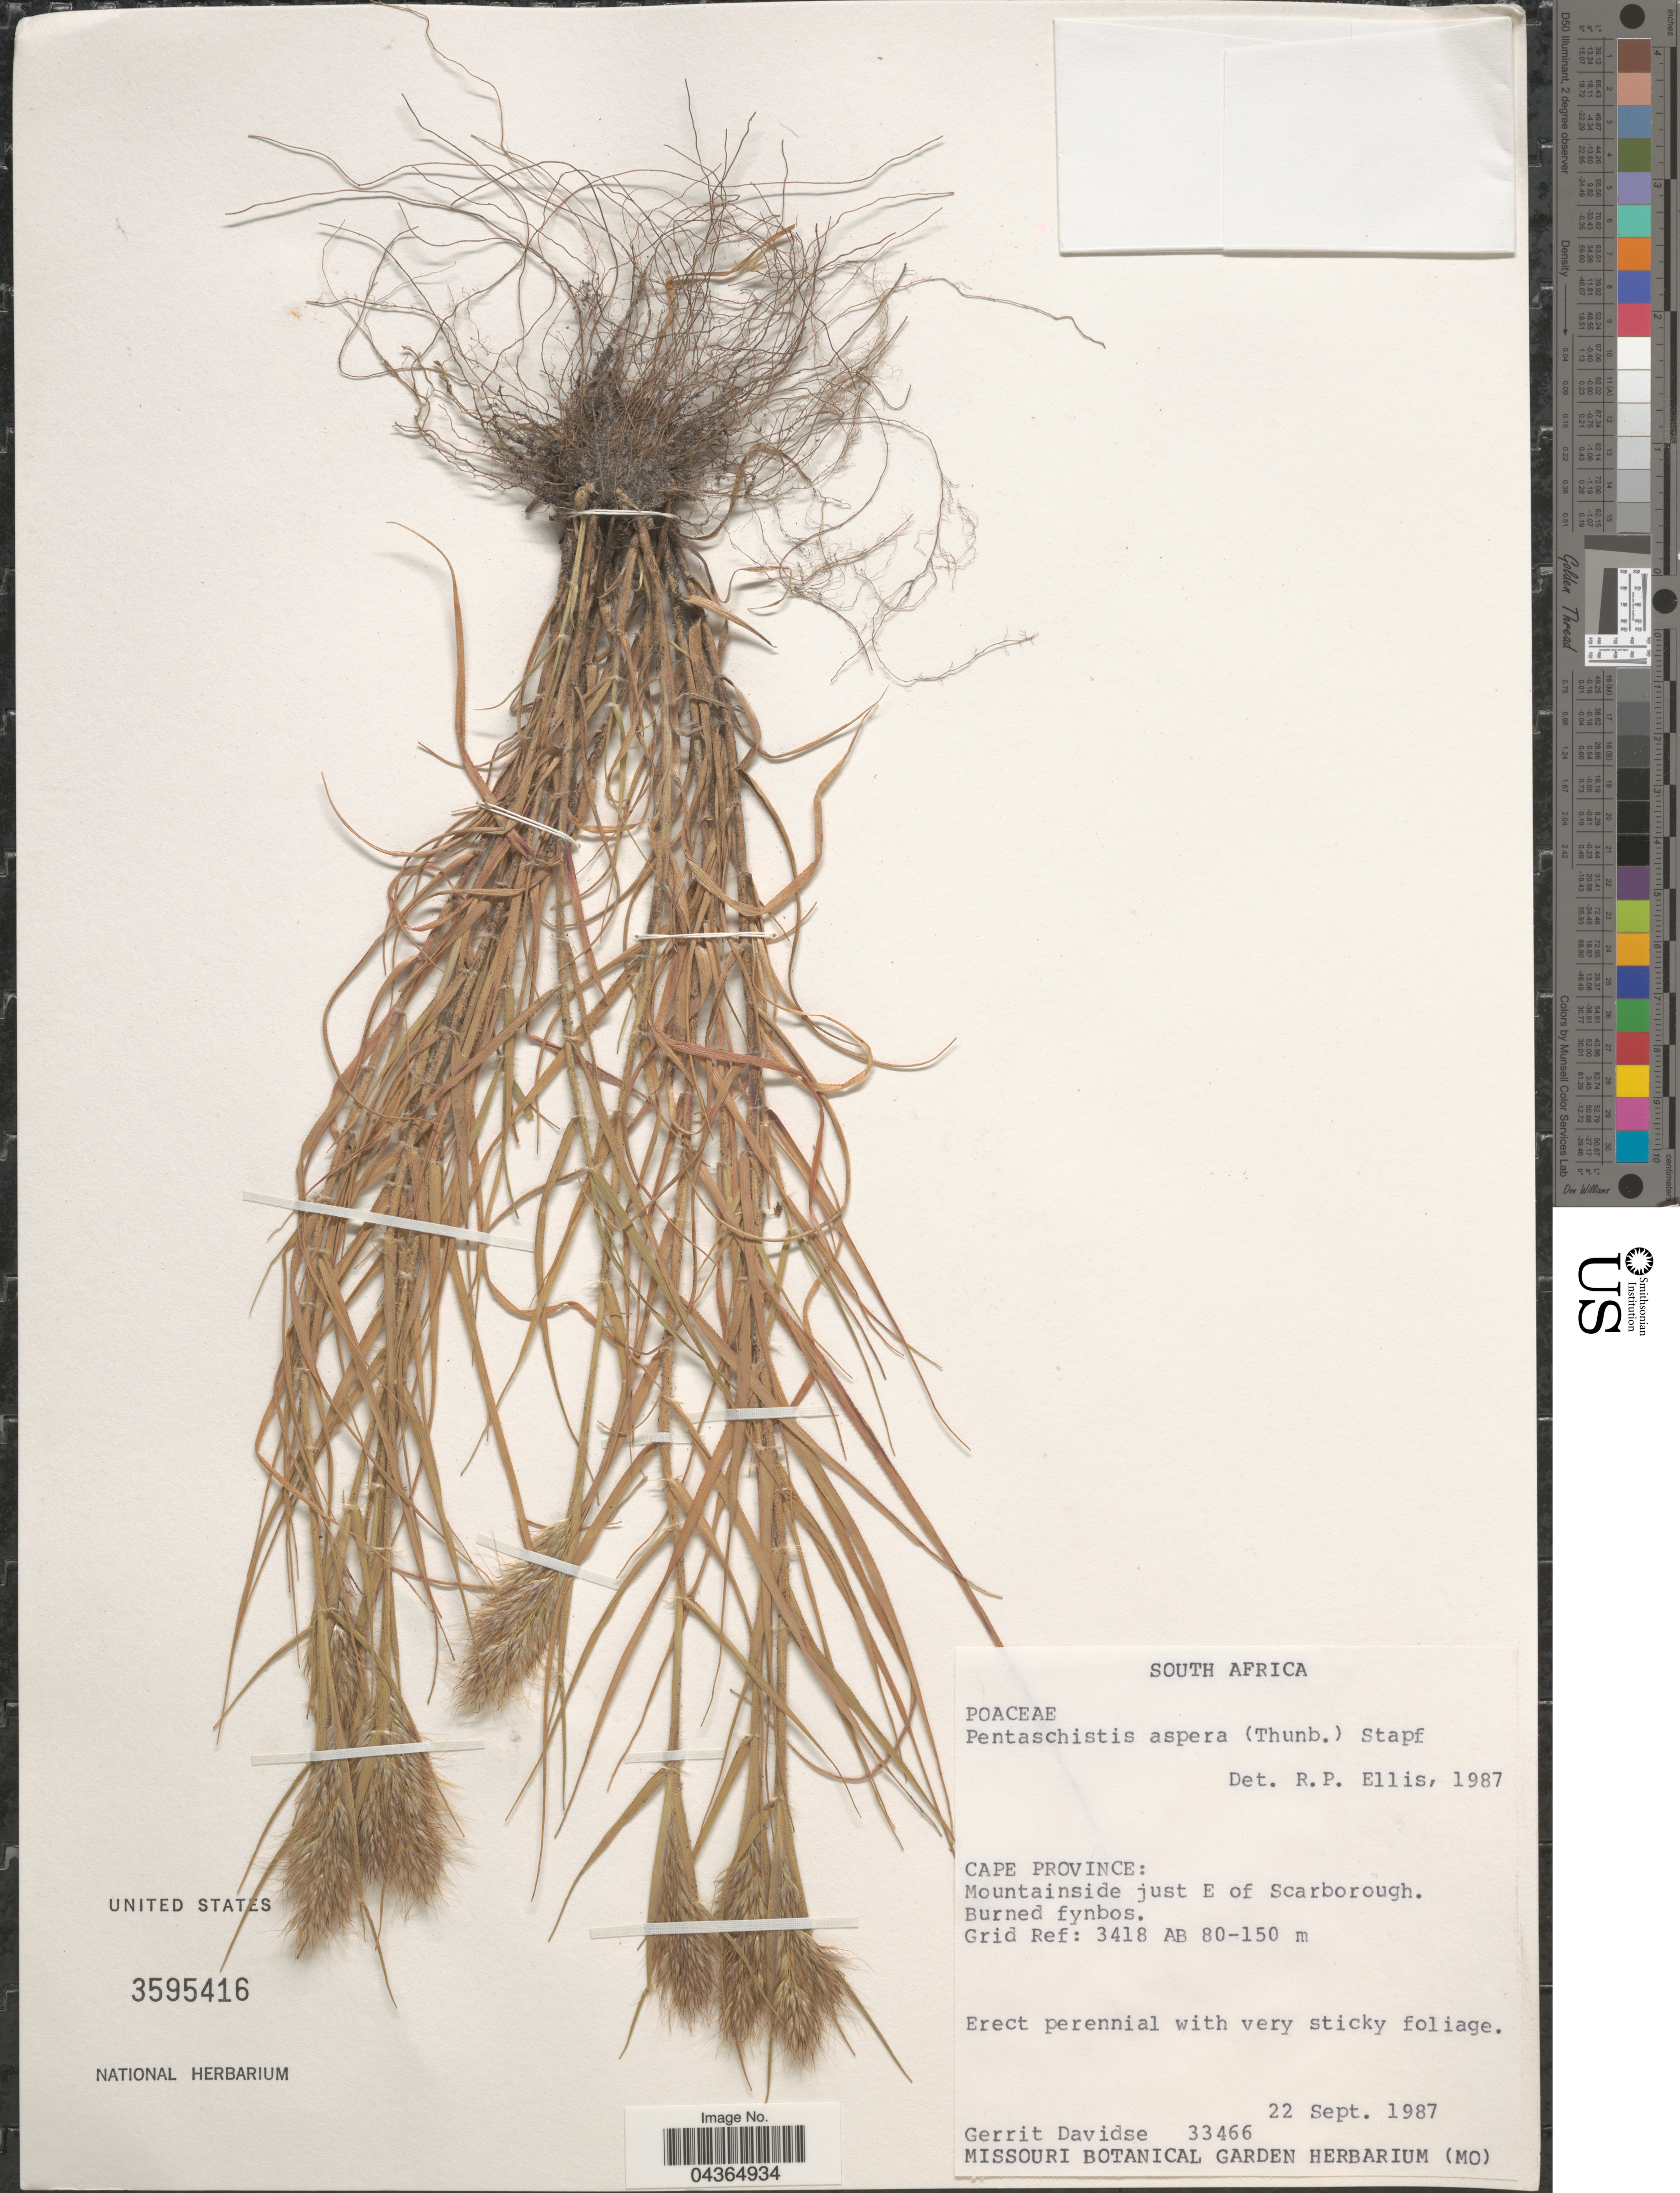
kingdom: Plantae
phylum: Tracheophyta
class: Liliopsida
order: Poales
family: Poaceae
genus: Pentameris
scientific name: Pentameris aspera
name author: (Thunb.) Galley & H.P. Linder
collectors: G. Davidse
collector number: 33466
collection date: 1987-09-22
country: South Africa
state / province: Western Cape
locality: Mountainside just E of Scarborough. Grid Ref: 3418 AB.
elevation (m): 80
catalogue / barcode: US 3595416